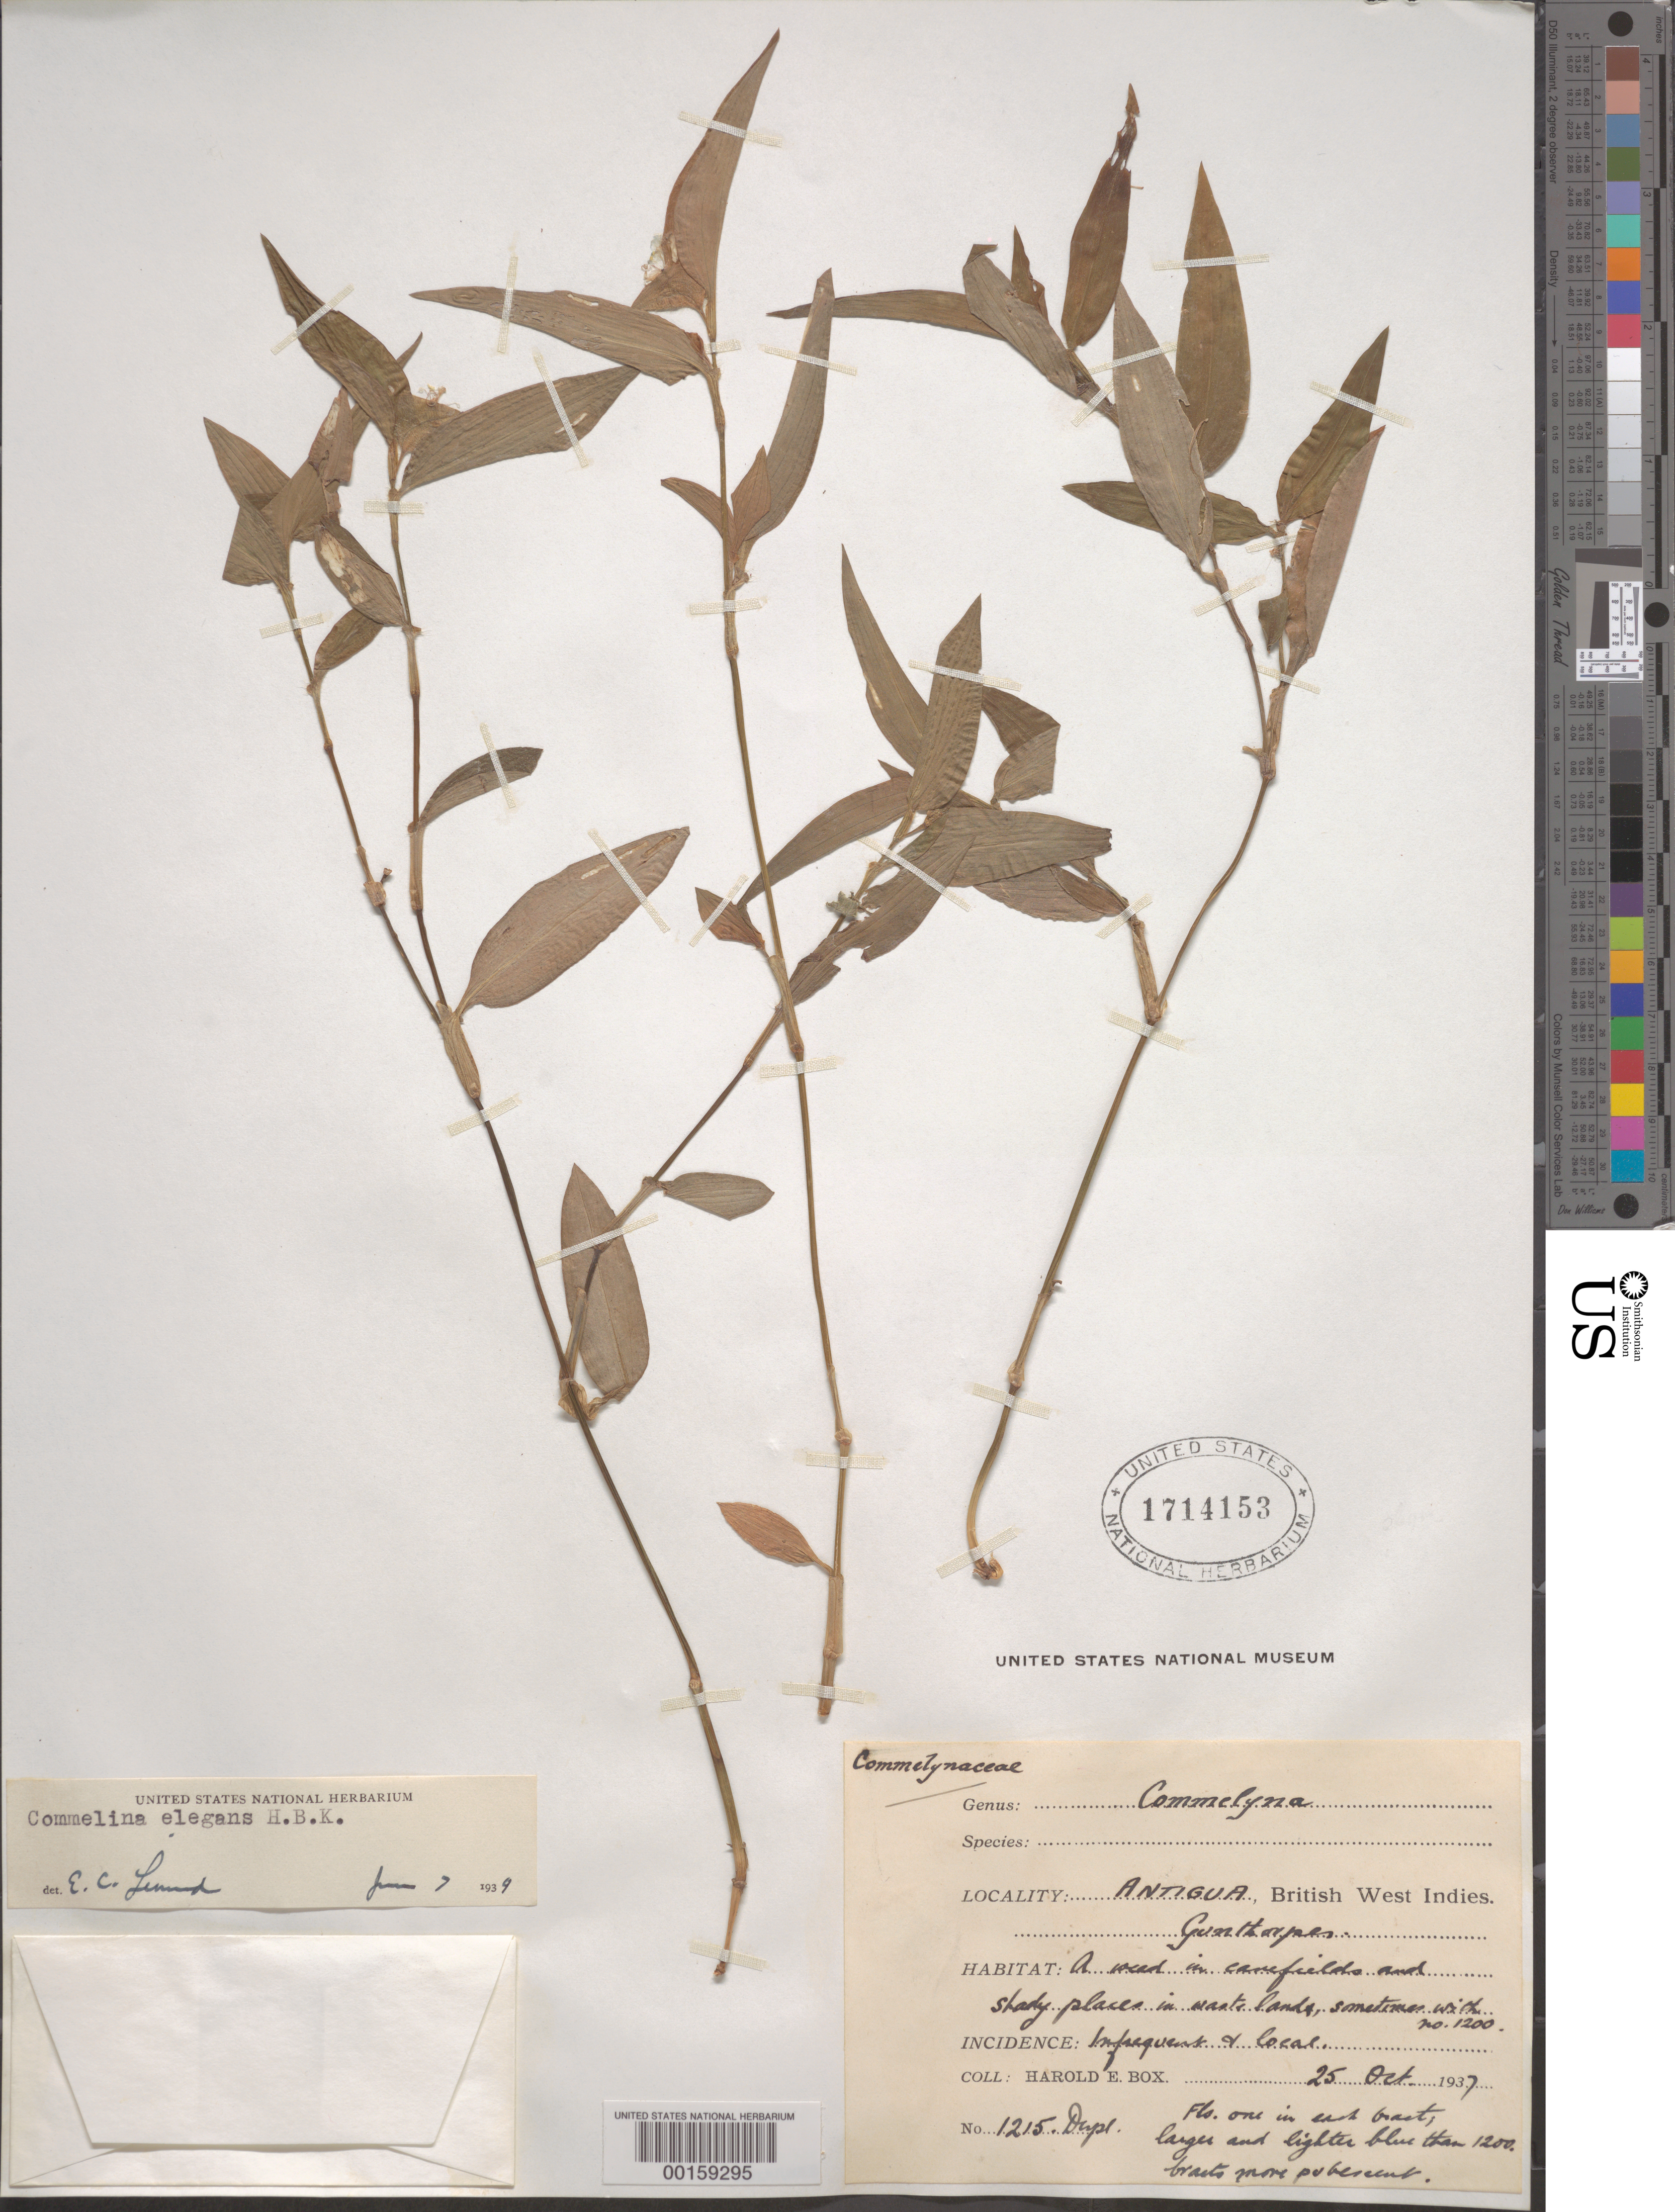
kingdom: Plantae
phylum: Tracheophyta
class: Liliopsida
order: Commelinales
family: Commelinaceae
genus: Commelina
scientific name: Commelina erecta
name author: L.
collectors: H. E. Box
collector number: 1215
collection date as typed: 25 Oct 1937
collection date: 1937-10-25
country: Antigua and Barbuda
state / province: Saint George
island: Antigua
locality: Gunthorpes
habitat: Canefields and shady places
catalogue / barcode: US 1714153